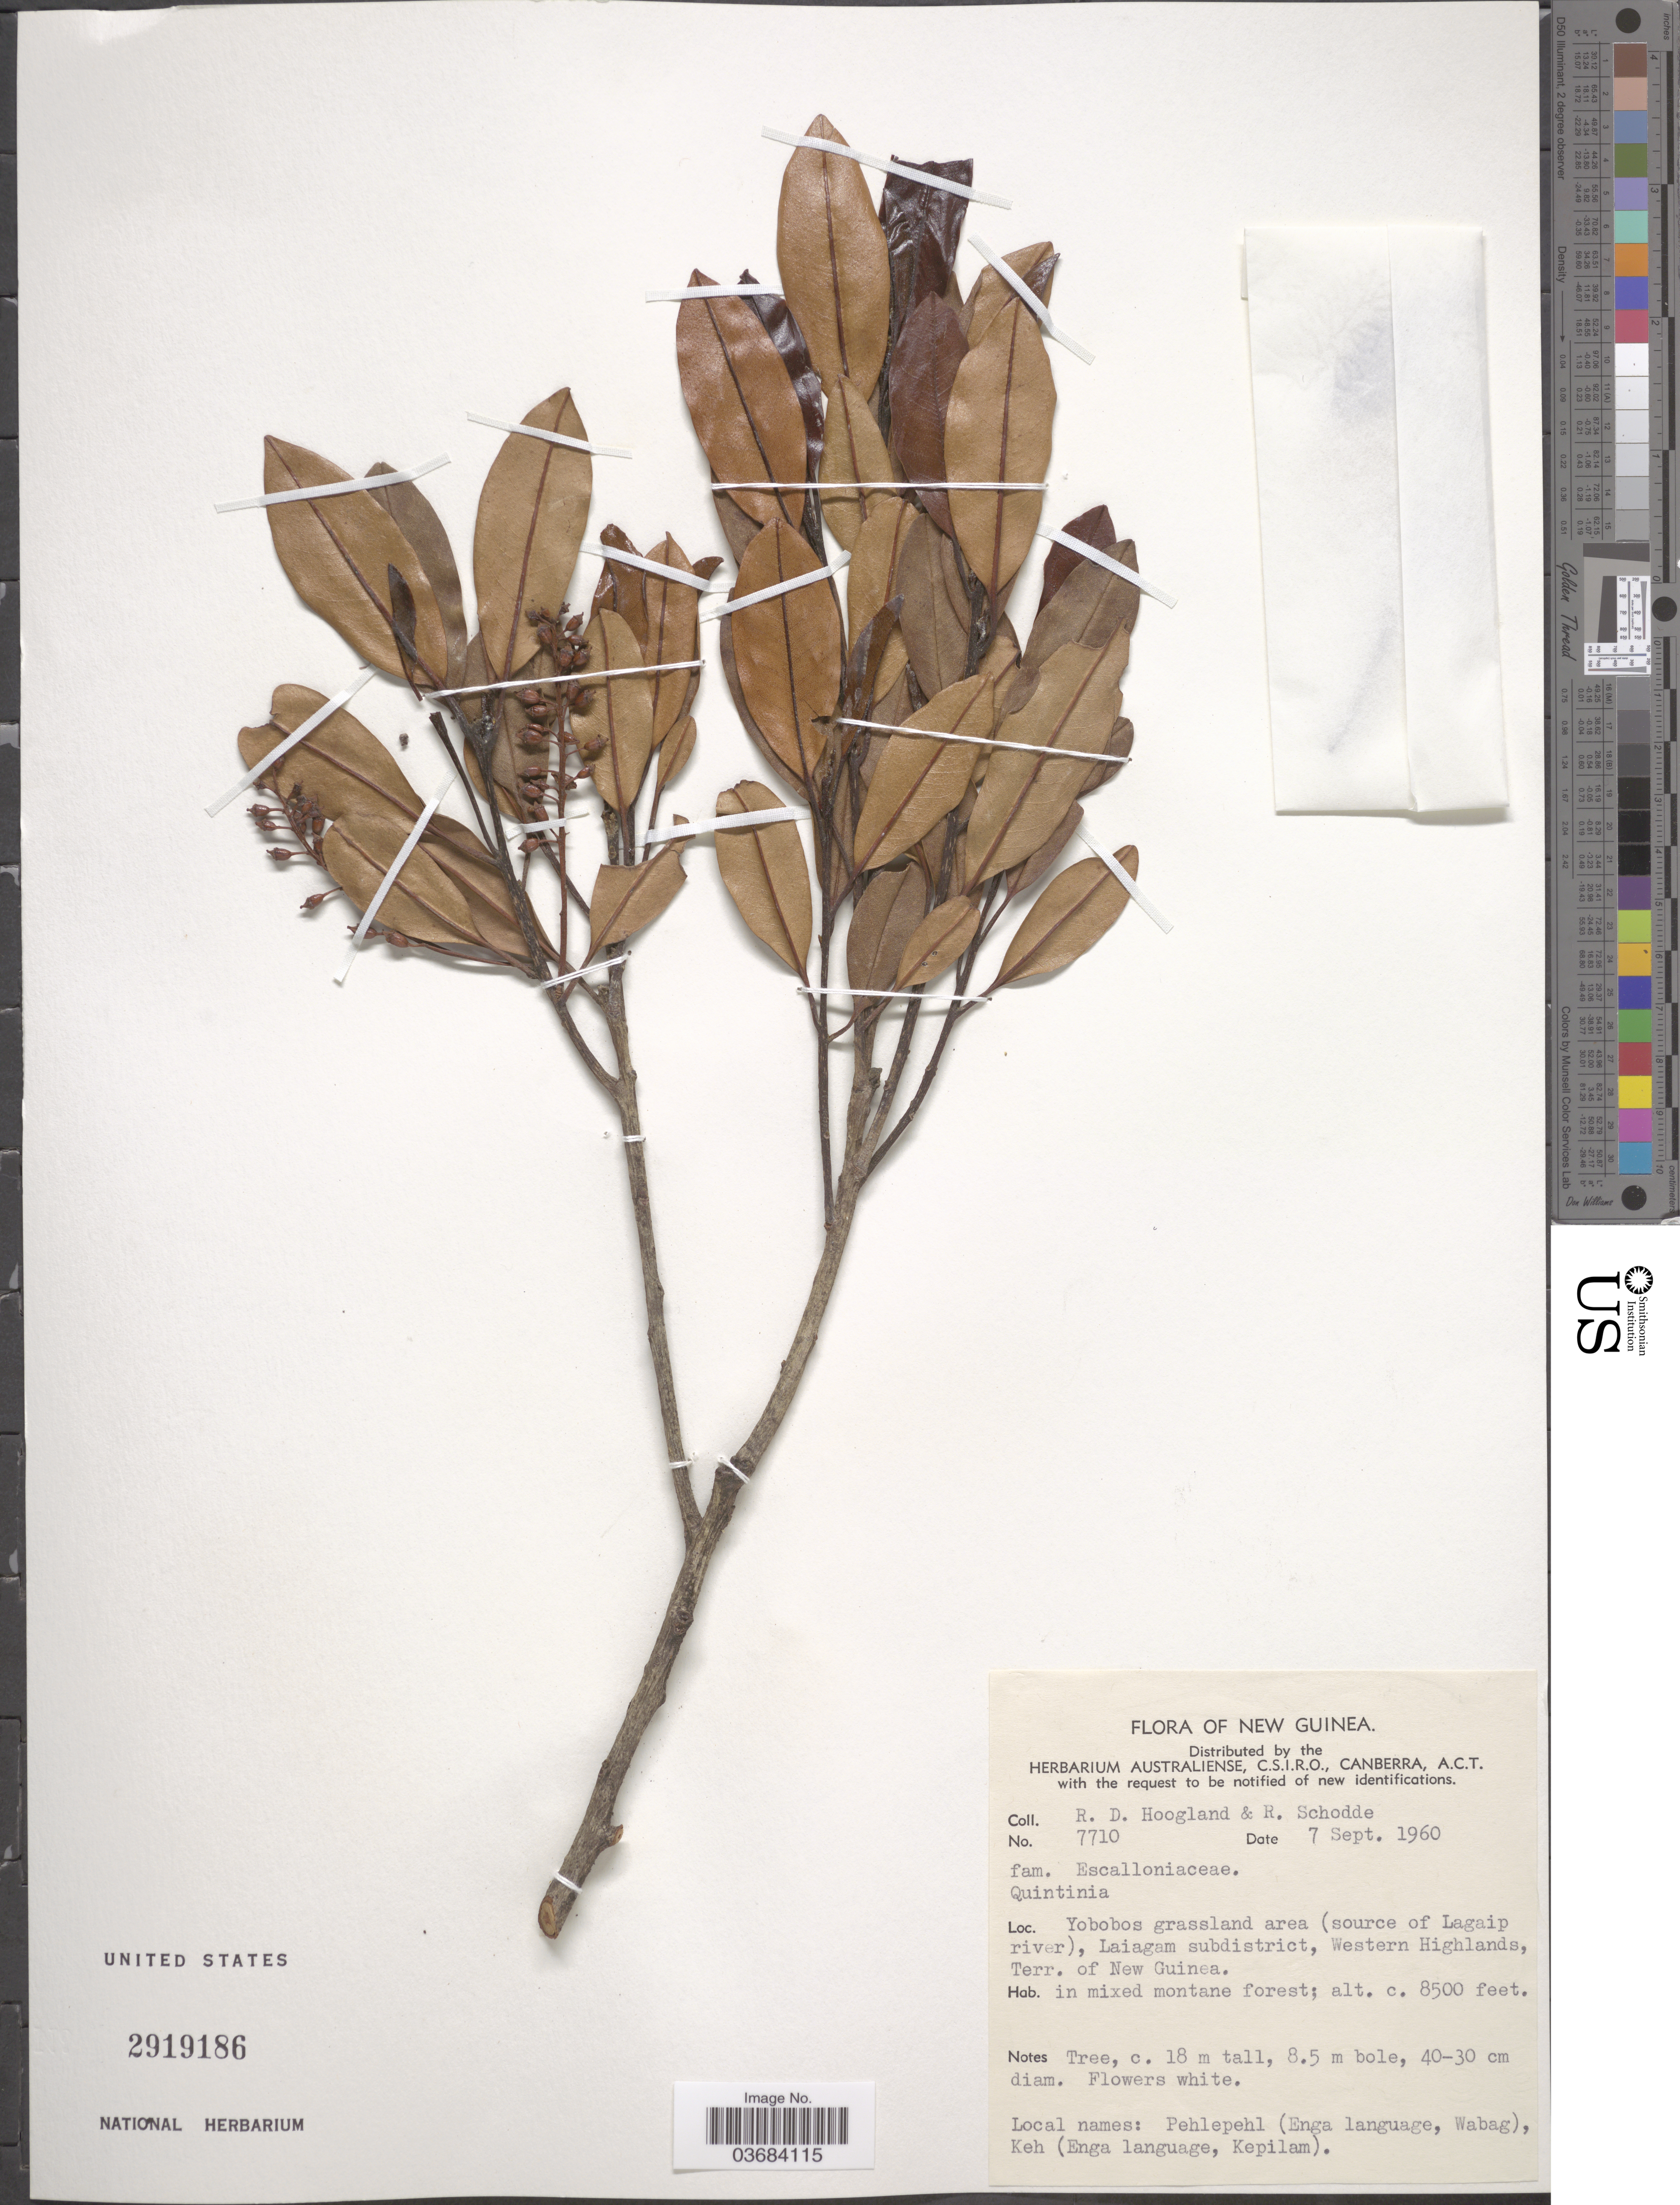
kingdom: Plantae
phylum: Tracheophyta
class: Magnoliopsida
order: Paracryphiales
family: Paracryphiaceae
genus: Quintinia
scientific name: Quintinia sp.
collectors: R. D. Hoogland & R. Schodde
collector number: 7710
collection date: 1960-09-07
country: Papua New Guinea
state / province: Western Highlands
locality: New Guinea. Yobobos grassland area (source of Lagaip river), Laiagam subdistrict, Terr. of New Guinea.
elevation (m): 2591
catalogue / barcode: US 2919186